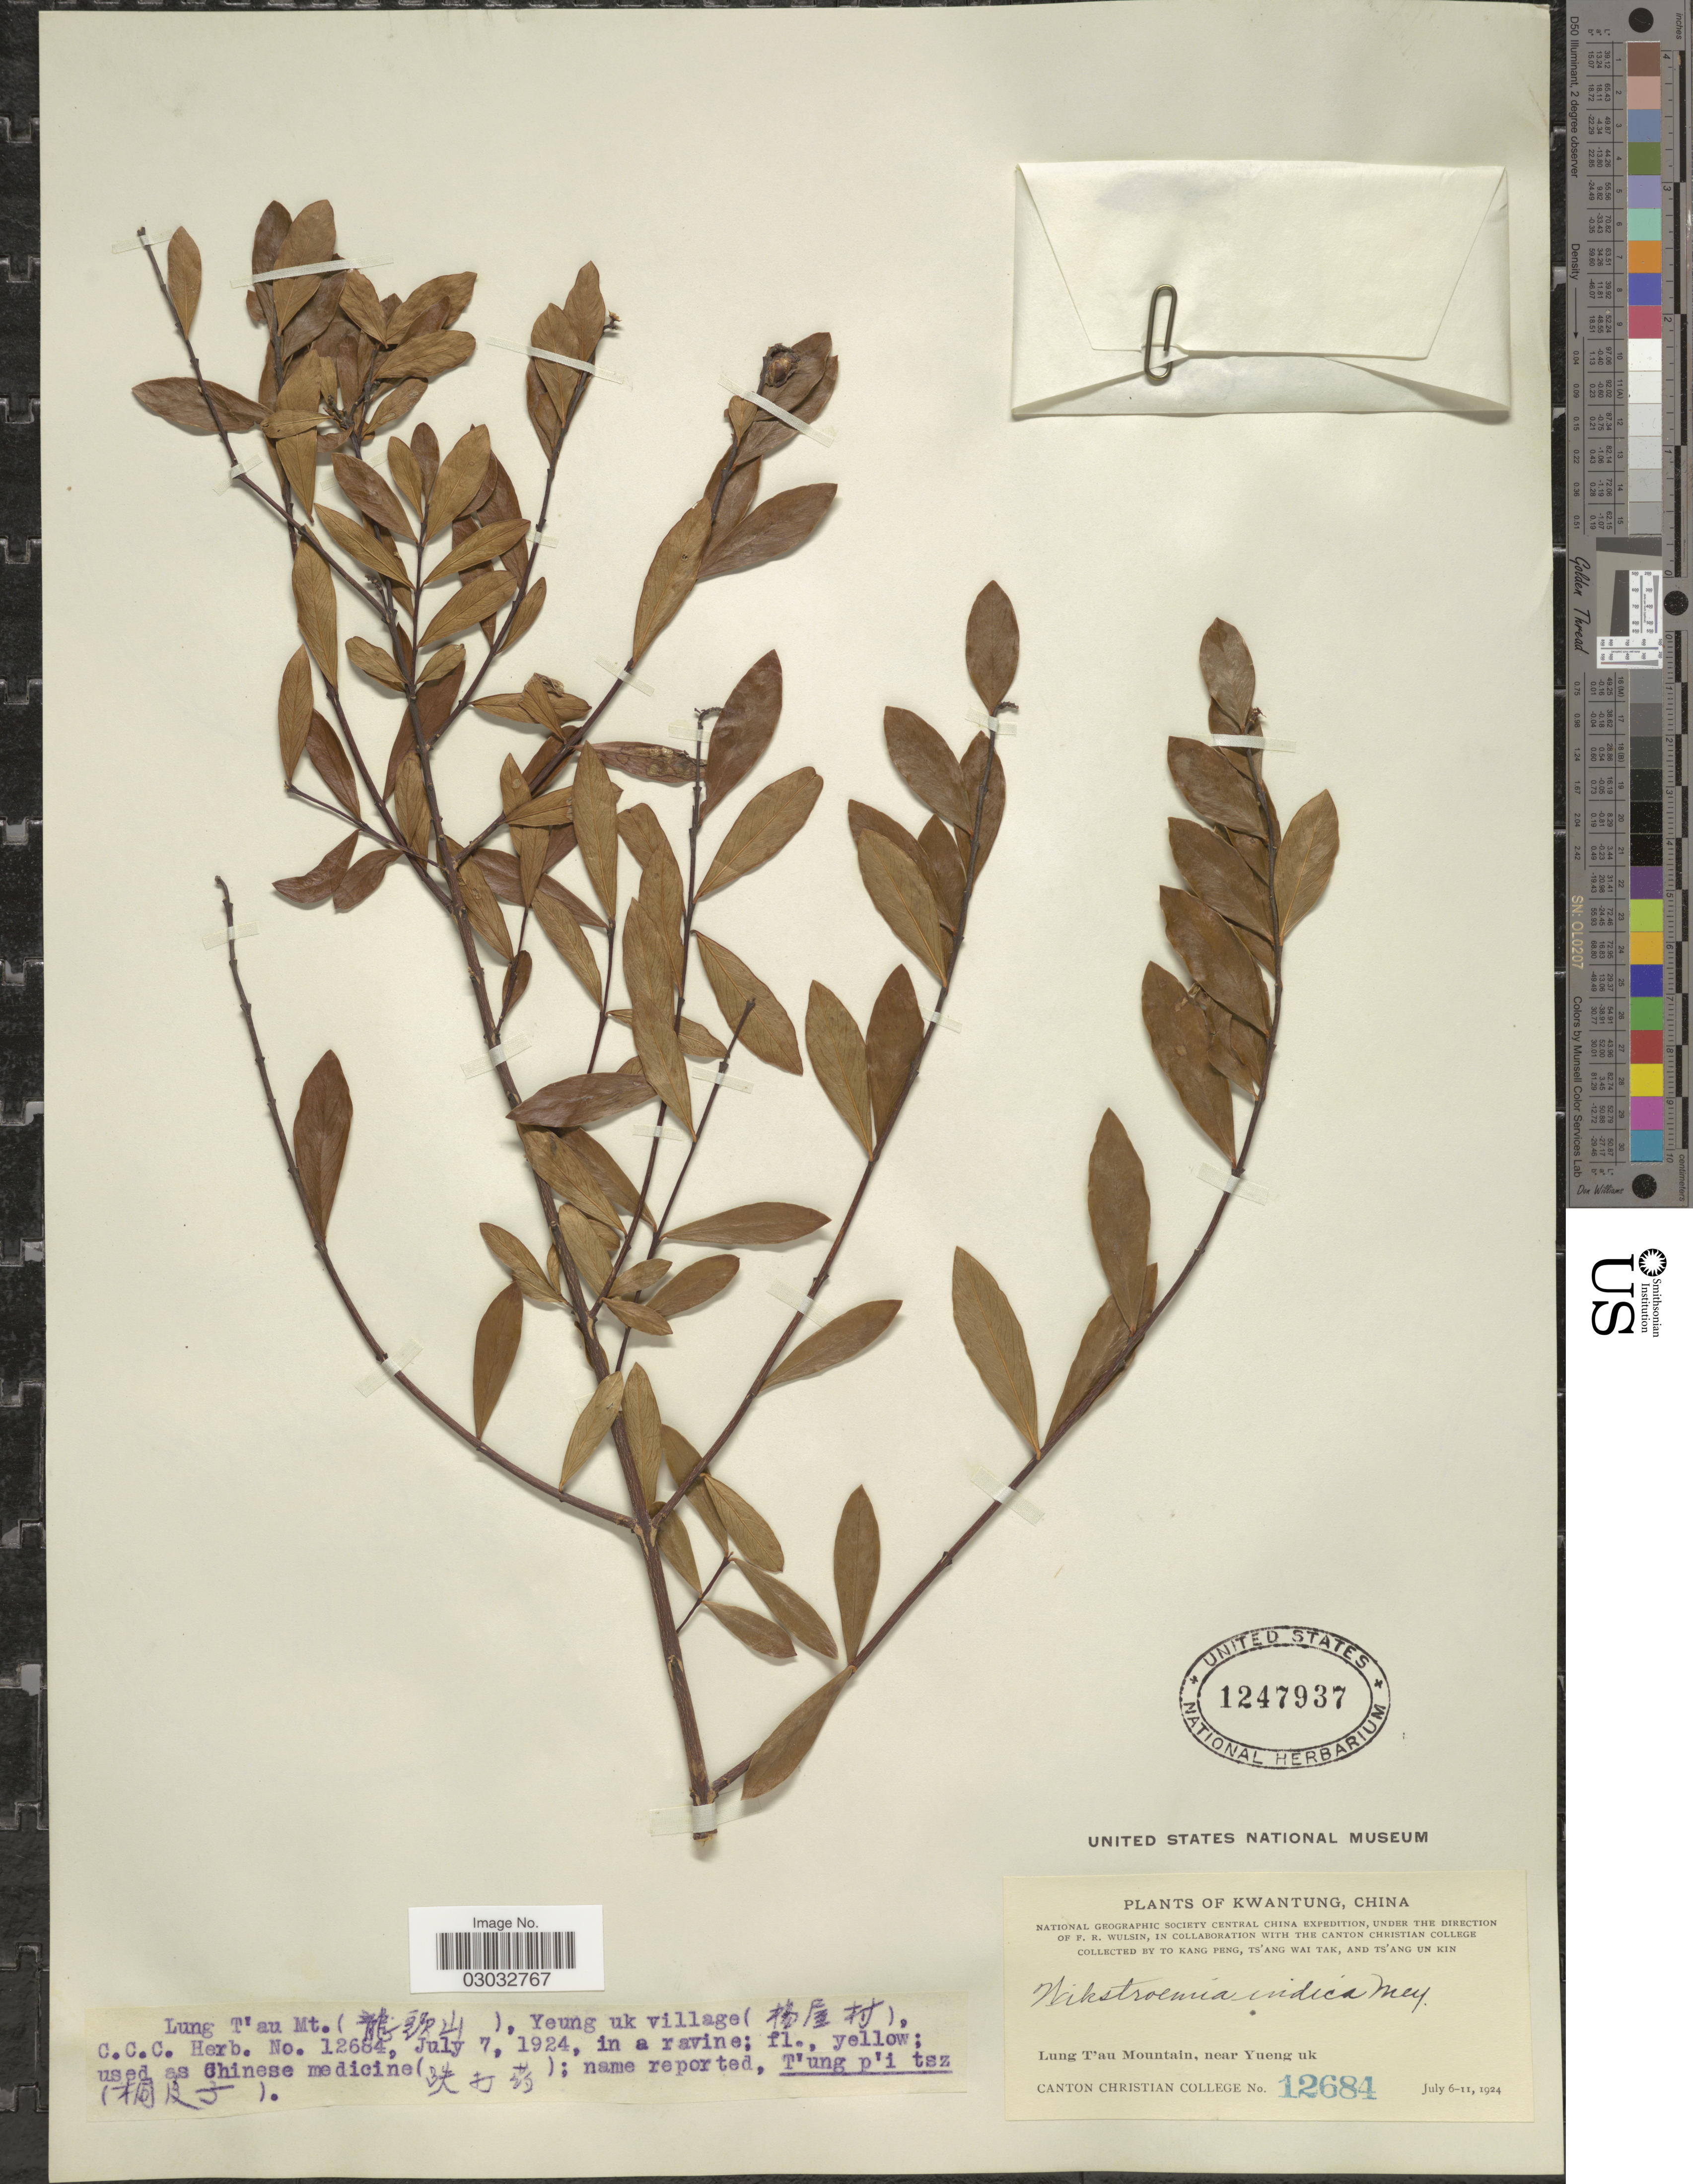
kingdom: Plantae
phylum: Tracheophyta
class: Magnoliopsida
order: Malvales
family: Thymelaeaceae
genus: Wikstroemia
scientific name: Wikstroemia indica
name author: (L.) C.A. Mey.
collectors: Canton Christian College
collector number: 12684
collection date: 1924-07-06/1924-07-11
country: China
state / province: Guangdong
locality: Kwangtung, China, Yeung uk village, Lung T'au Mountain, near Yueng uk.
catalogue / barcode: US 1247937